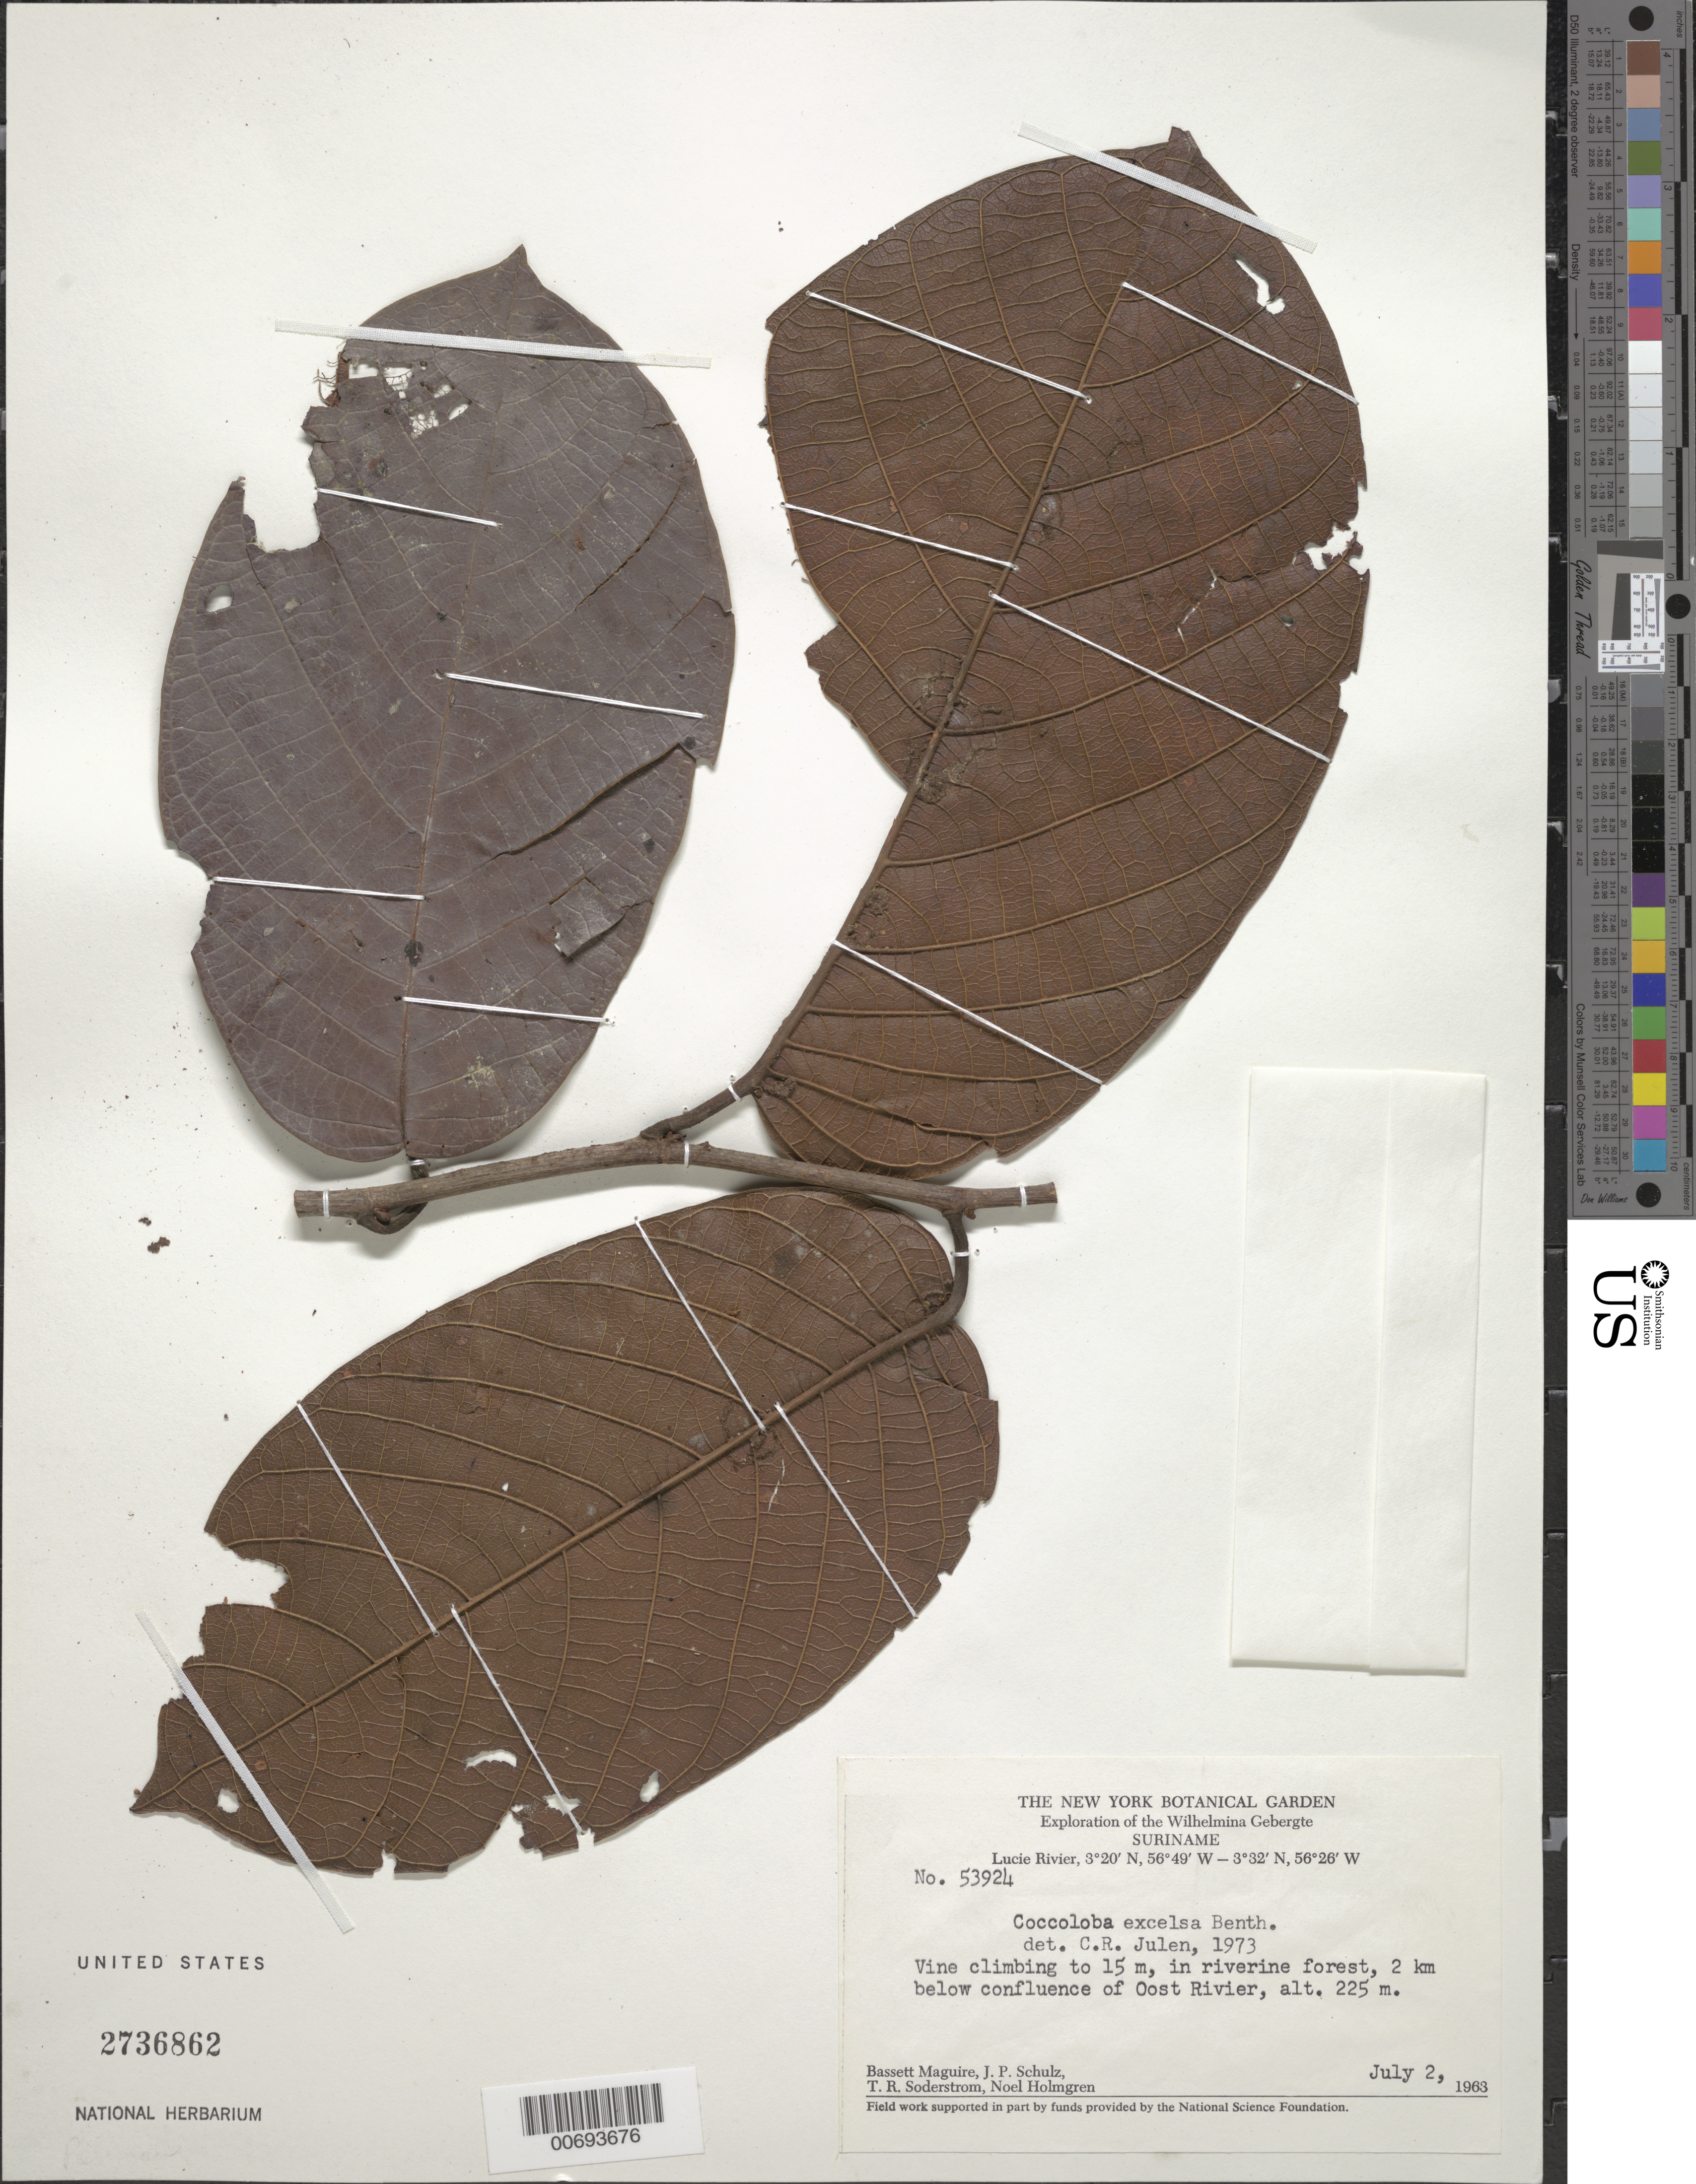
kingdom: Plantae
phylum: Tracheophyta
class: Magnoliopsida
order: Caryophyllales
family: Polygonaceae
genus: Coccoloba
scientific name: Coccoloba excelsa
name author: Benth.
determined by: Julen, C. R.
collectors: B. Maguire, J. P. Schulz, T. R. Soderstrom & N. H. Holmgren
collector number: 53924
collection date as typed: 2-Jul-63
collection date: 1963-07-02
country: Suriname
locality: Lucie R., 2 km below confluence with Oost R., Wilhelmina Gebergte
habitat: Riverine forest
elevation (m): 225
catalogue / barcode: US 2736862